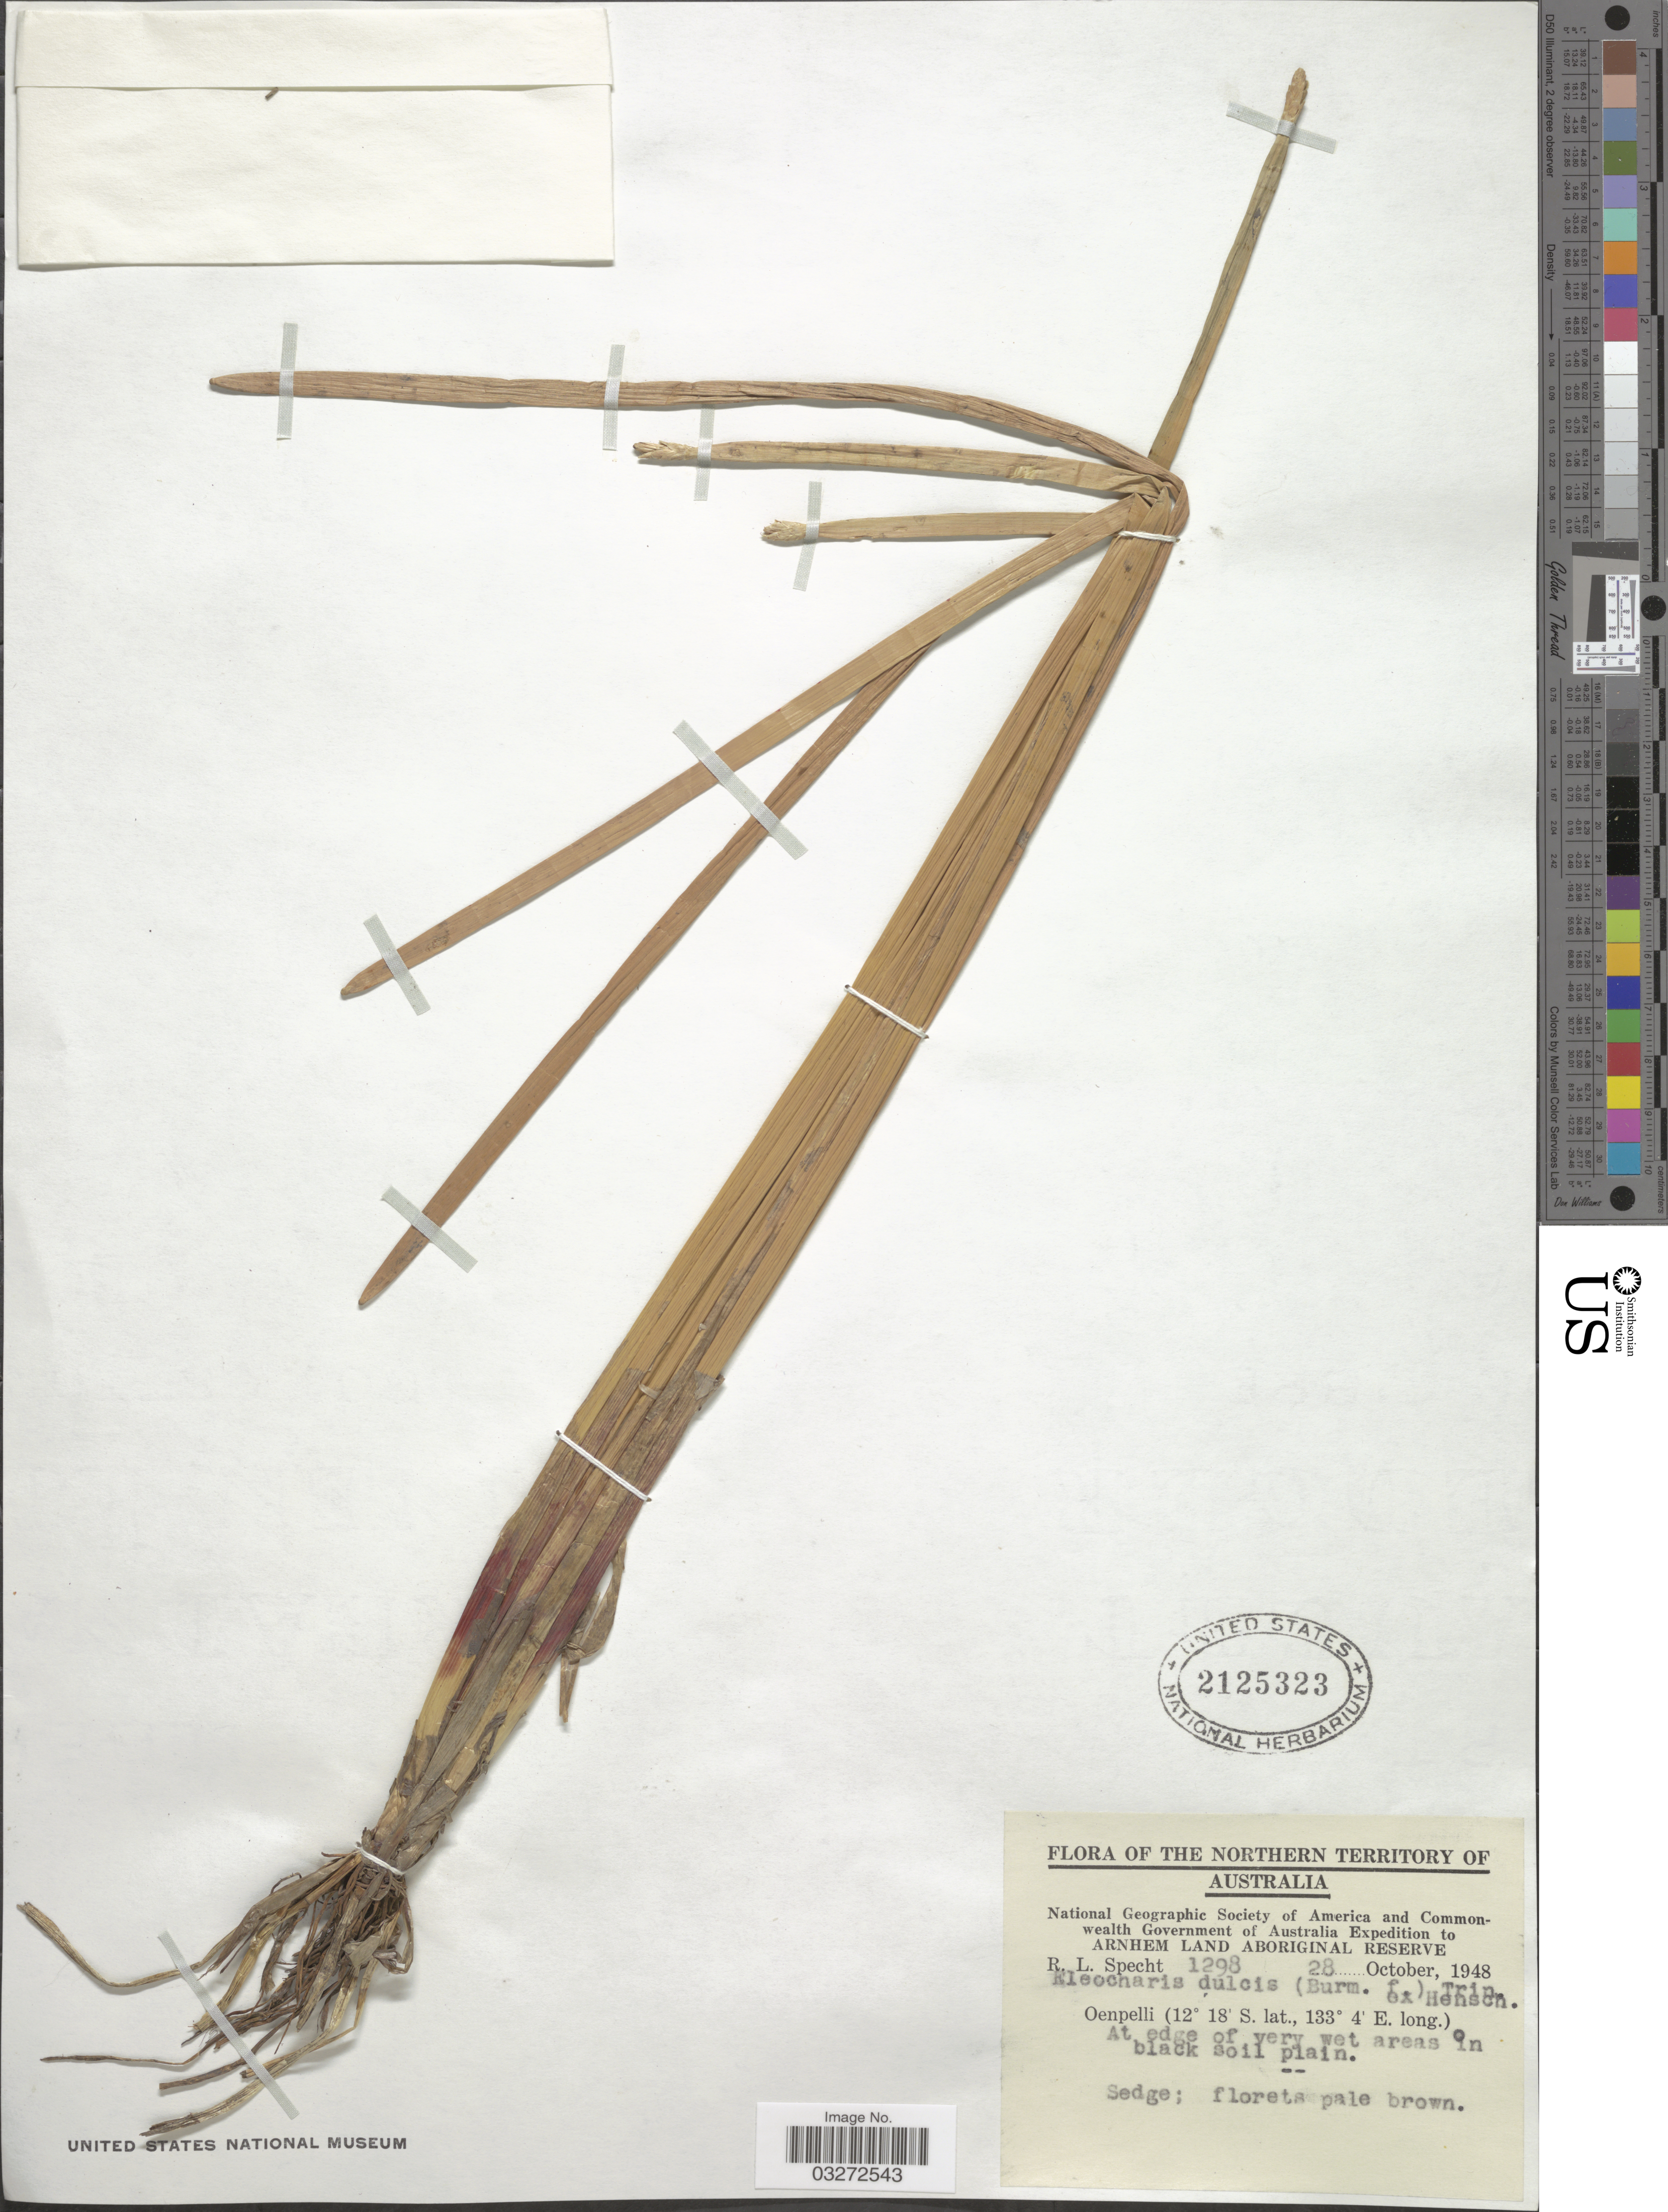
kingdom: Plantae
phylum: Tracheophyta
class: Liliopsida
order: Poales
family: Cyperaceae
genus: Eleocharis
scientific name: Eleocharis dulcis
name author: (Burm. f.) Trin. ex Hensch.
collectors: R. L. Specht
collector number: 1298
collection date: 1948-10-28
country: Australia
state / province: Northern Territory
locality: Arnhem Land Aboriginal Reserve. Oenpelli. At edge of very wet areas in black soil plain.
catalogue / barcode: US 2125323